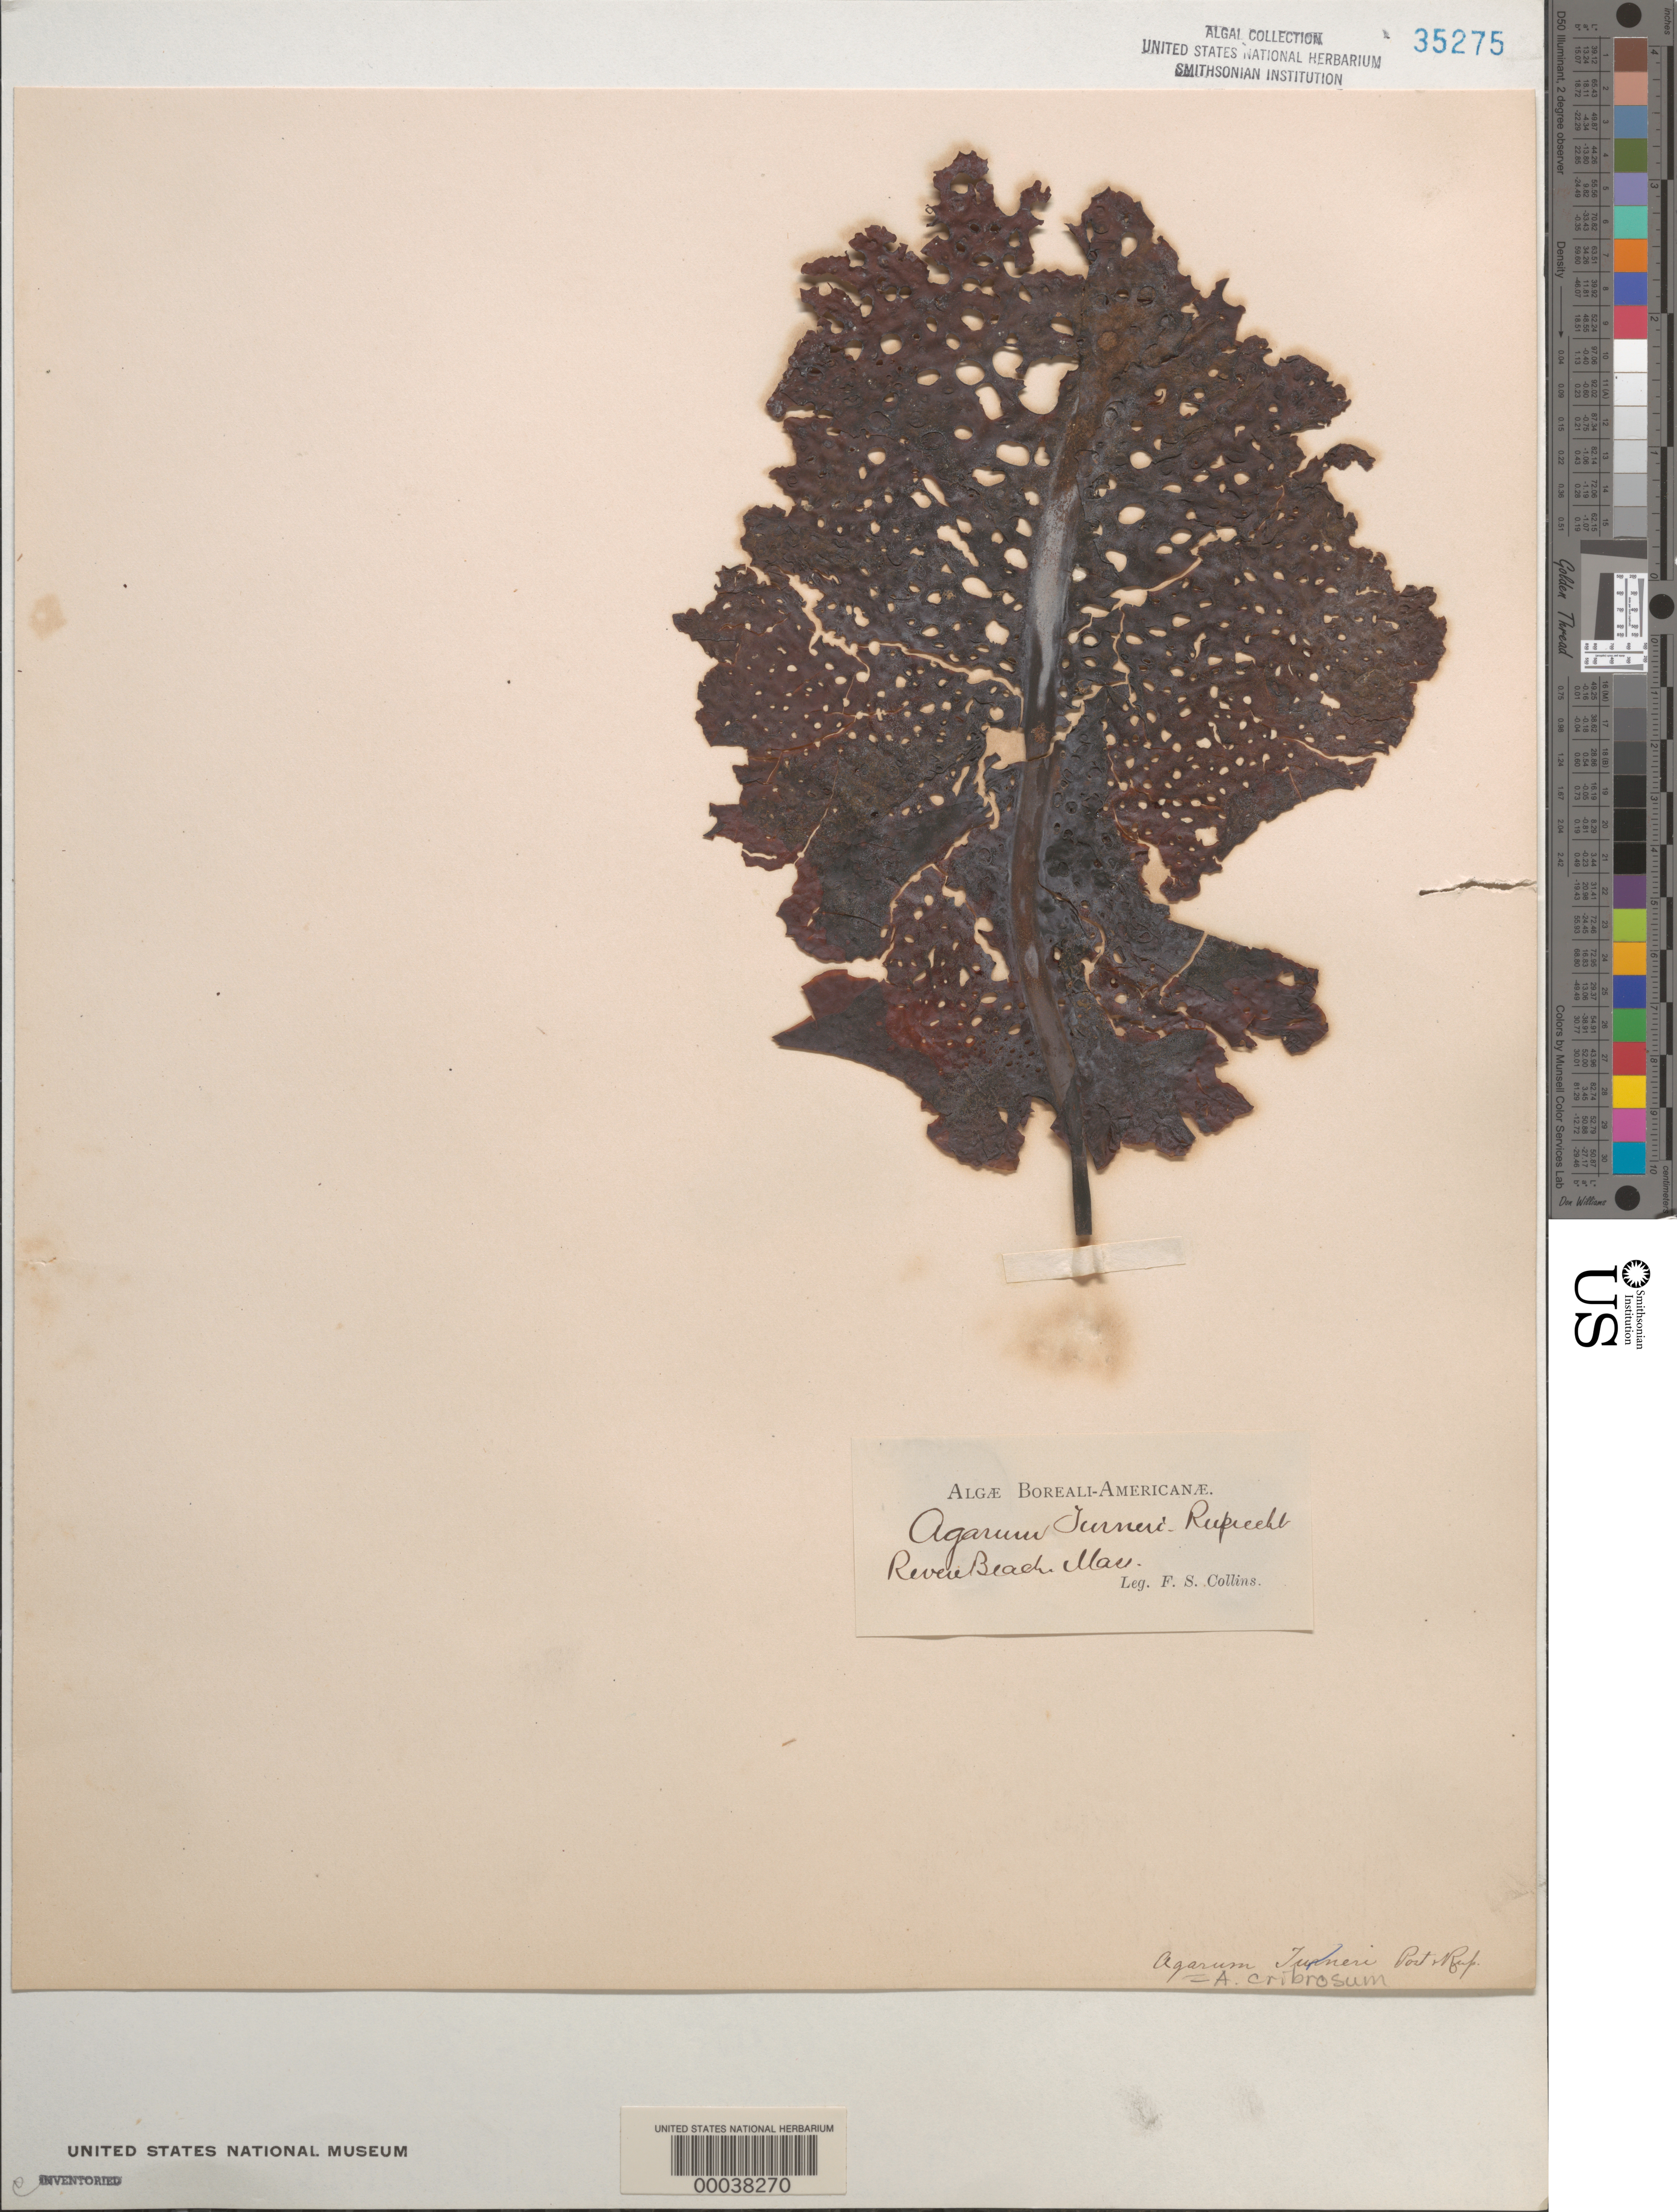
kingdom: Chromista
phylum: Ochrophyta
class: Phaeophyceae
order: Laminariales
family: Costariaceae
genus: Agarum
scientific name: Agarum clathratum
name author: Dumortier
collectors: F. Collins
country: United States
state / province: Massachusetts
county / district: Suffolk County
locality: Revere Beach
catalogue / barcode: US 35275